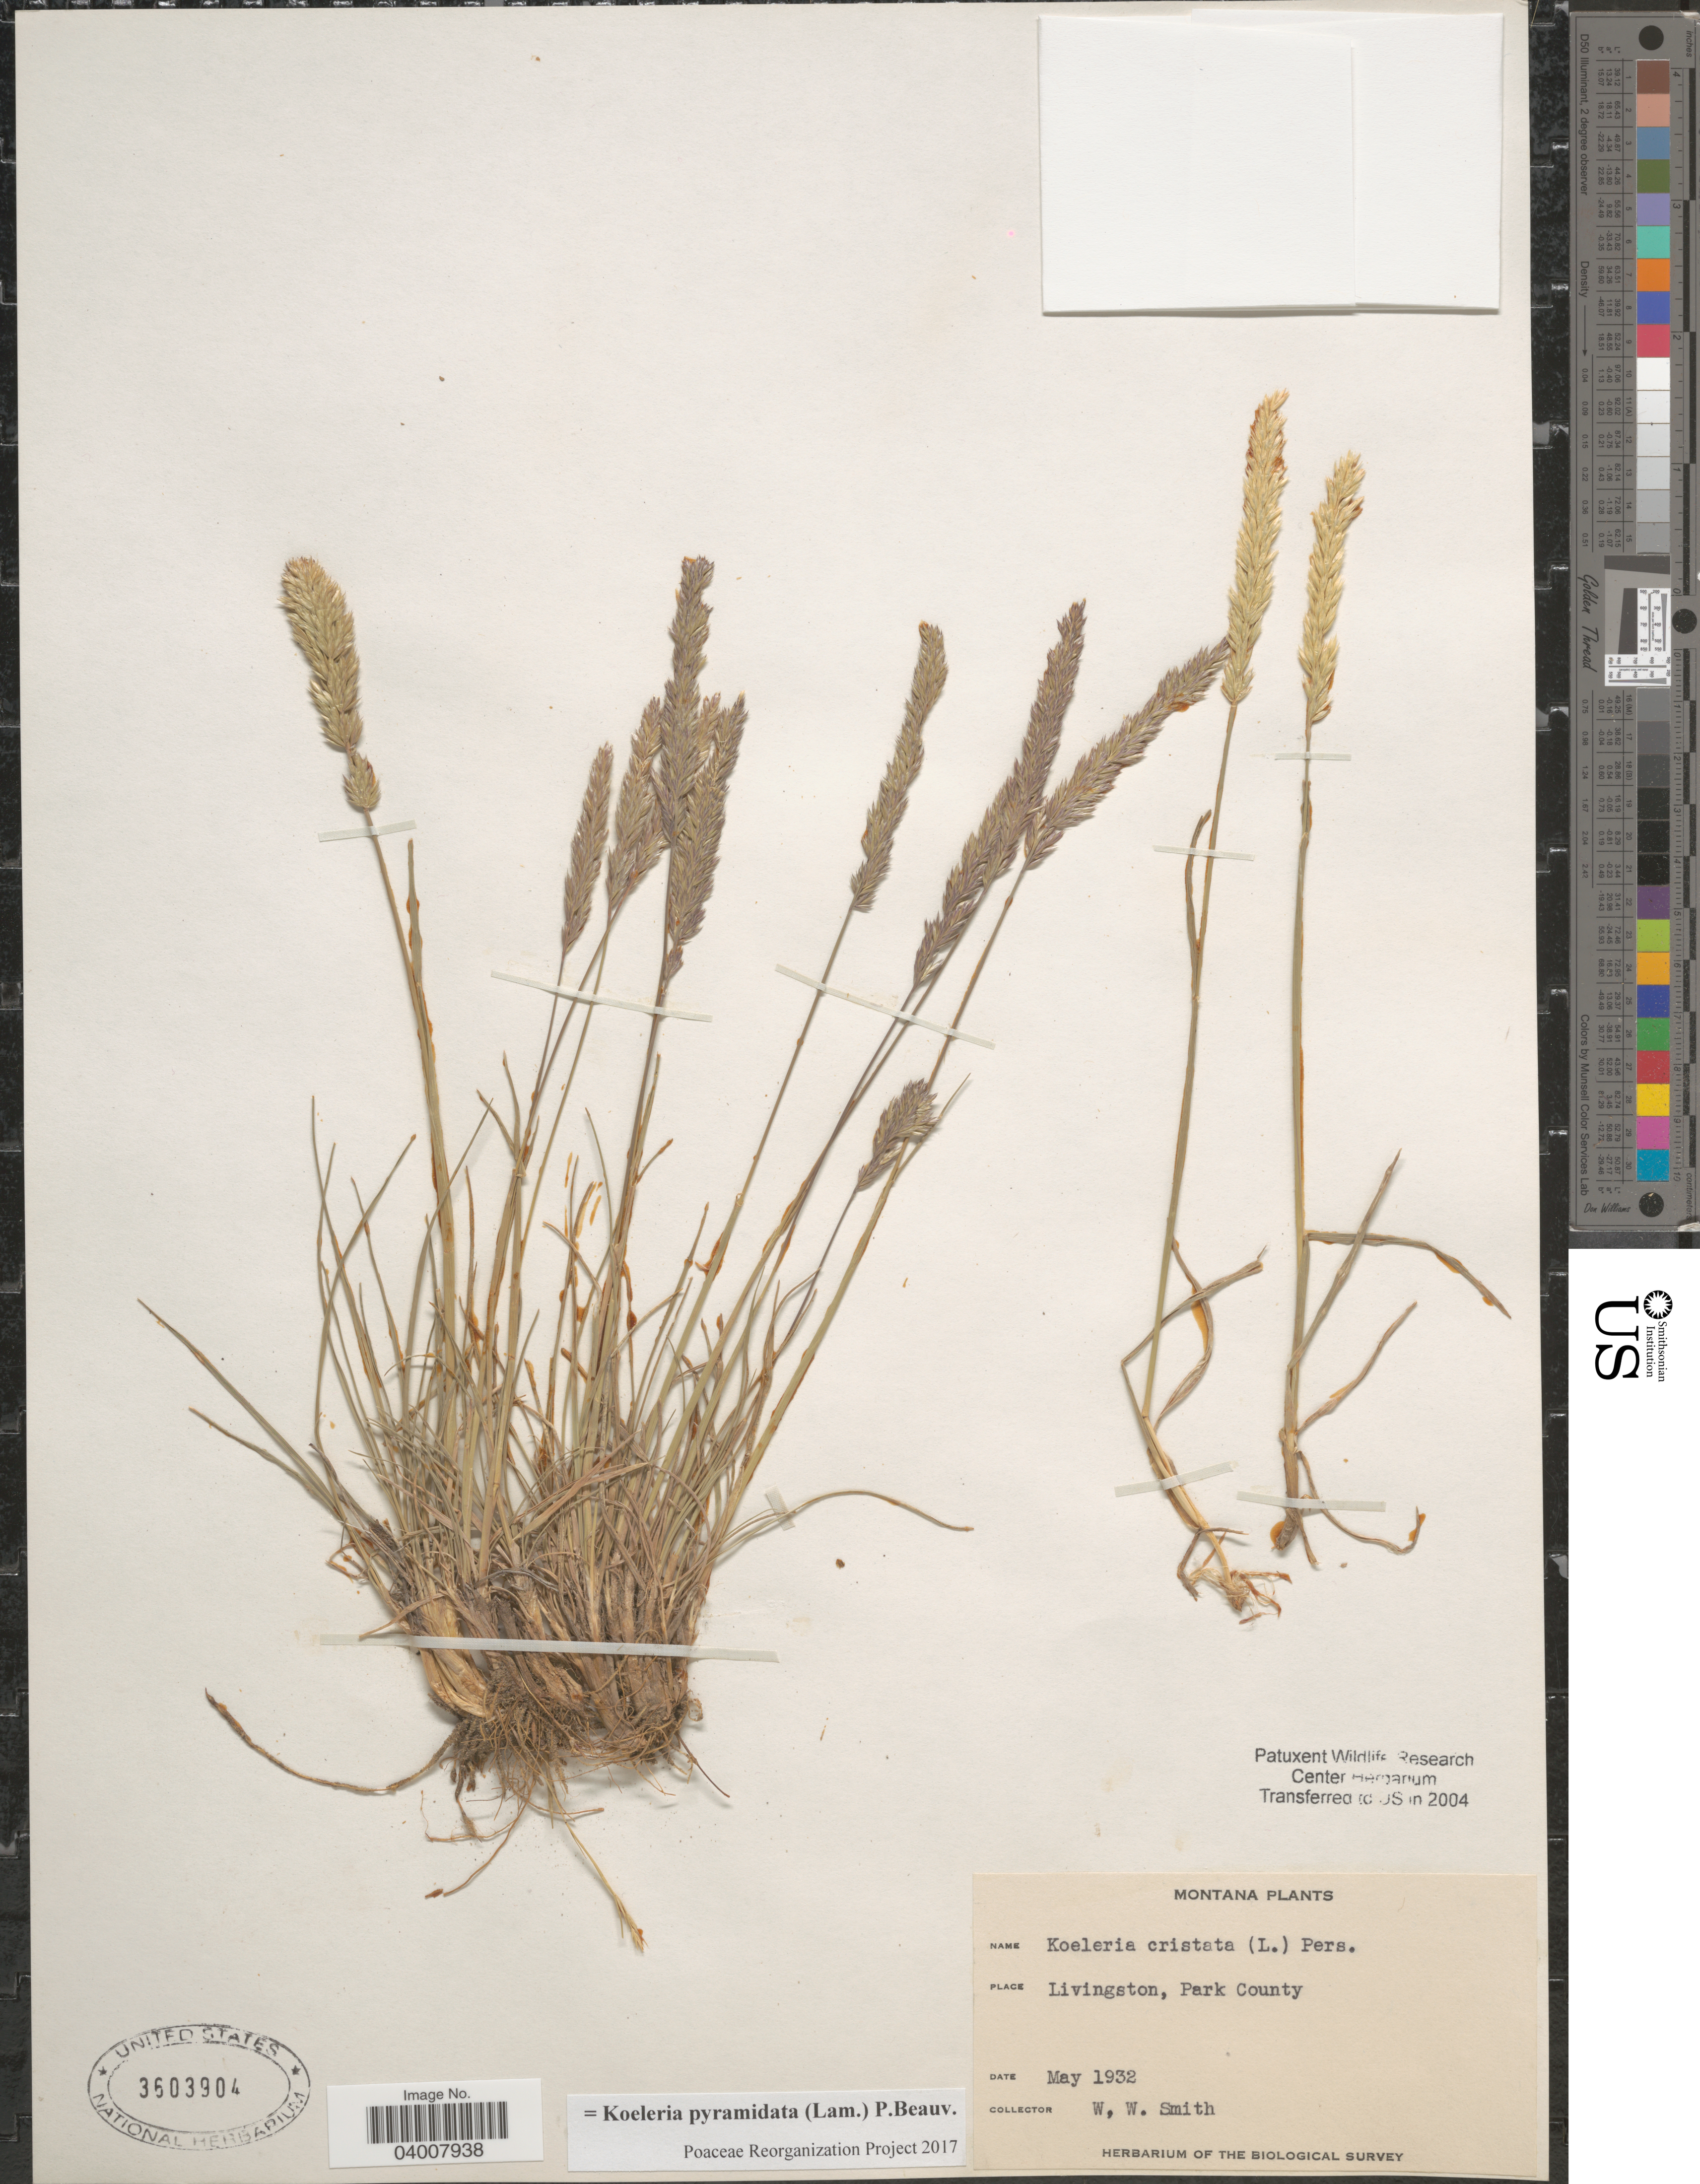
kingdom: Plantae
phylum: Tracheophyta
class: Liliopsida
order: Poales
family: Poaceae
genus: Koeleria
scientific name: Koeleria pyramidata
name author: (Lam.) P. Beauv.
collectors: W. W. Smith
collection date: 1932-05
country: United States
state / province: Montana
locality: Livingston, Park County.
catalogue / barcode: US 3603904